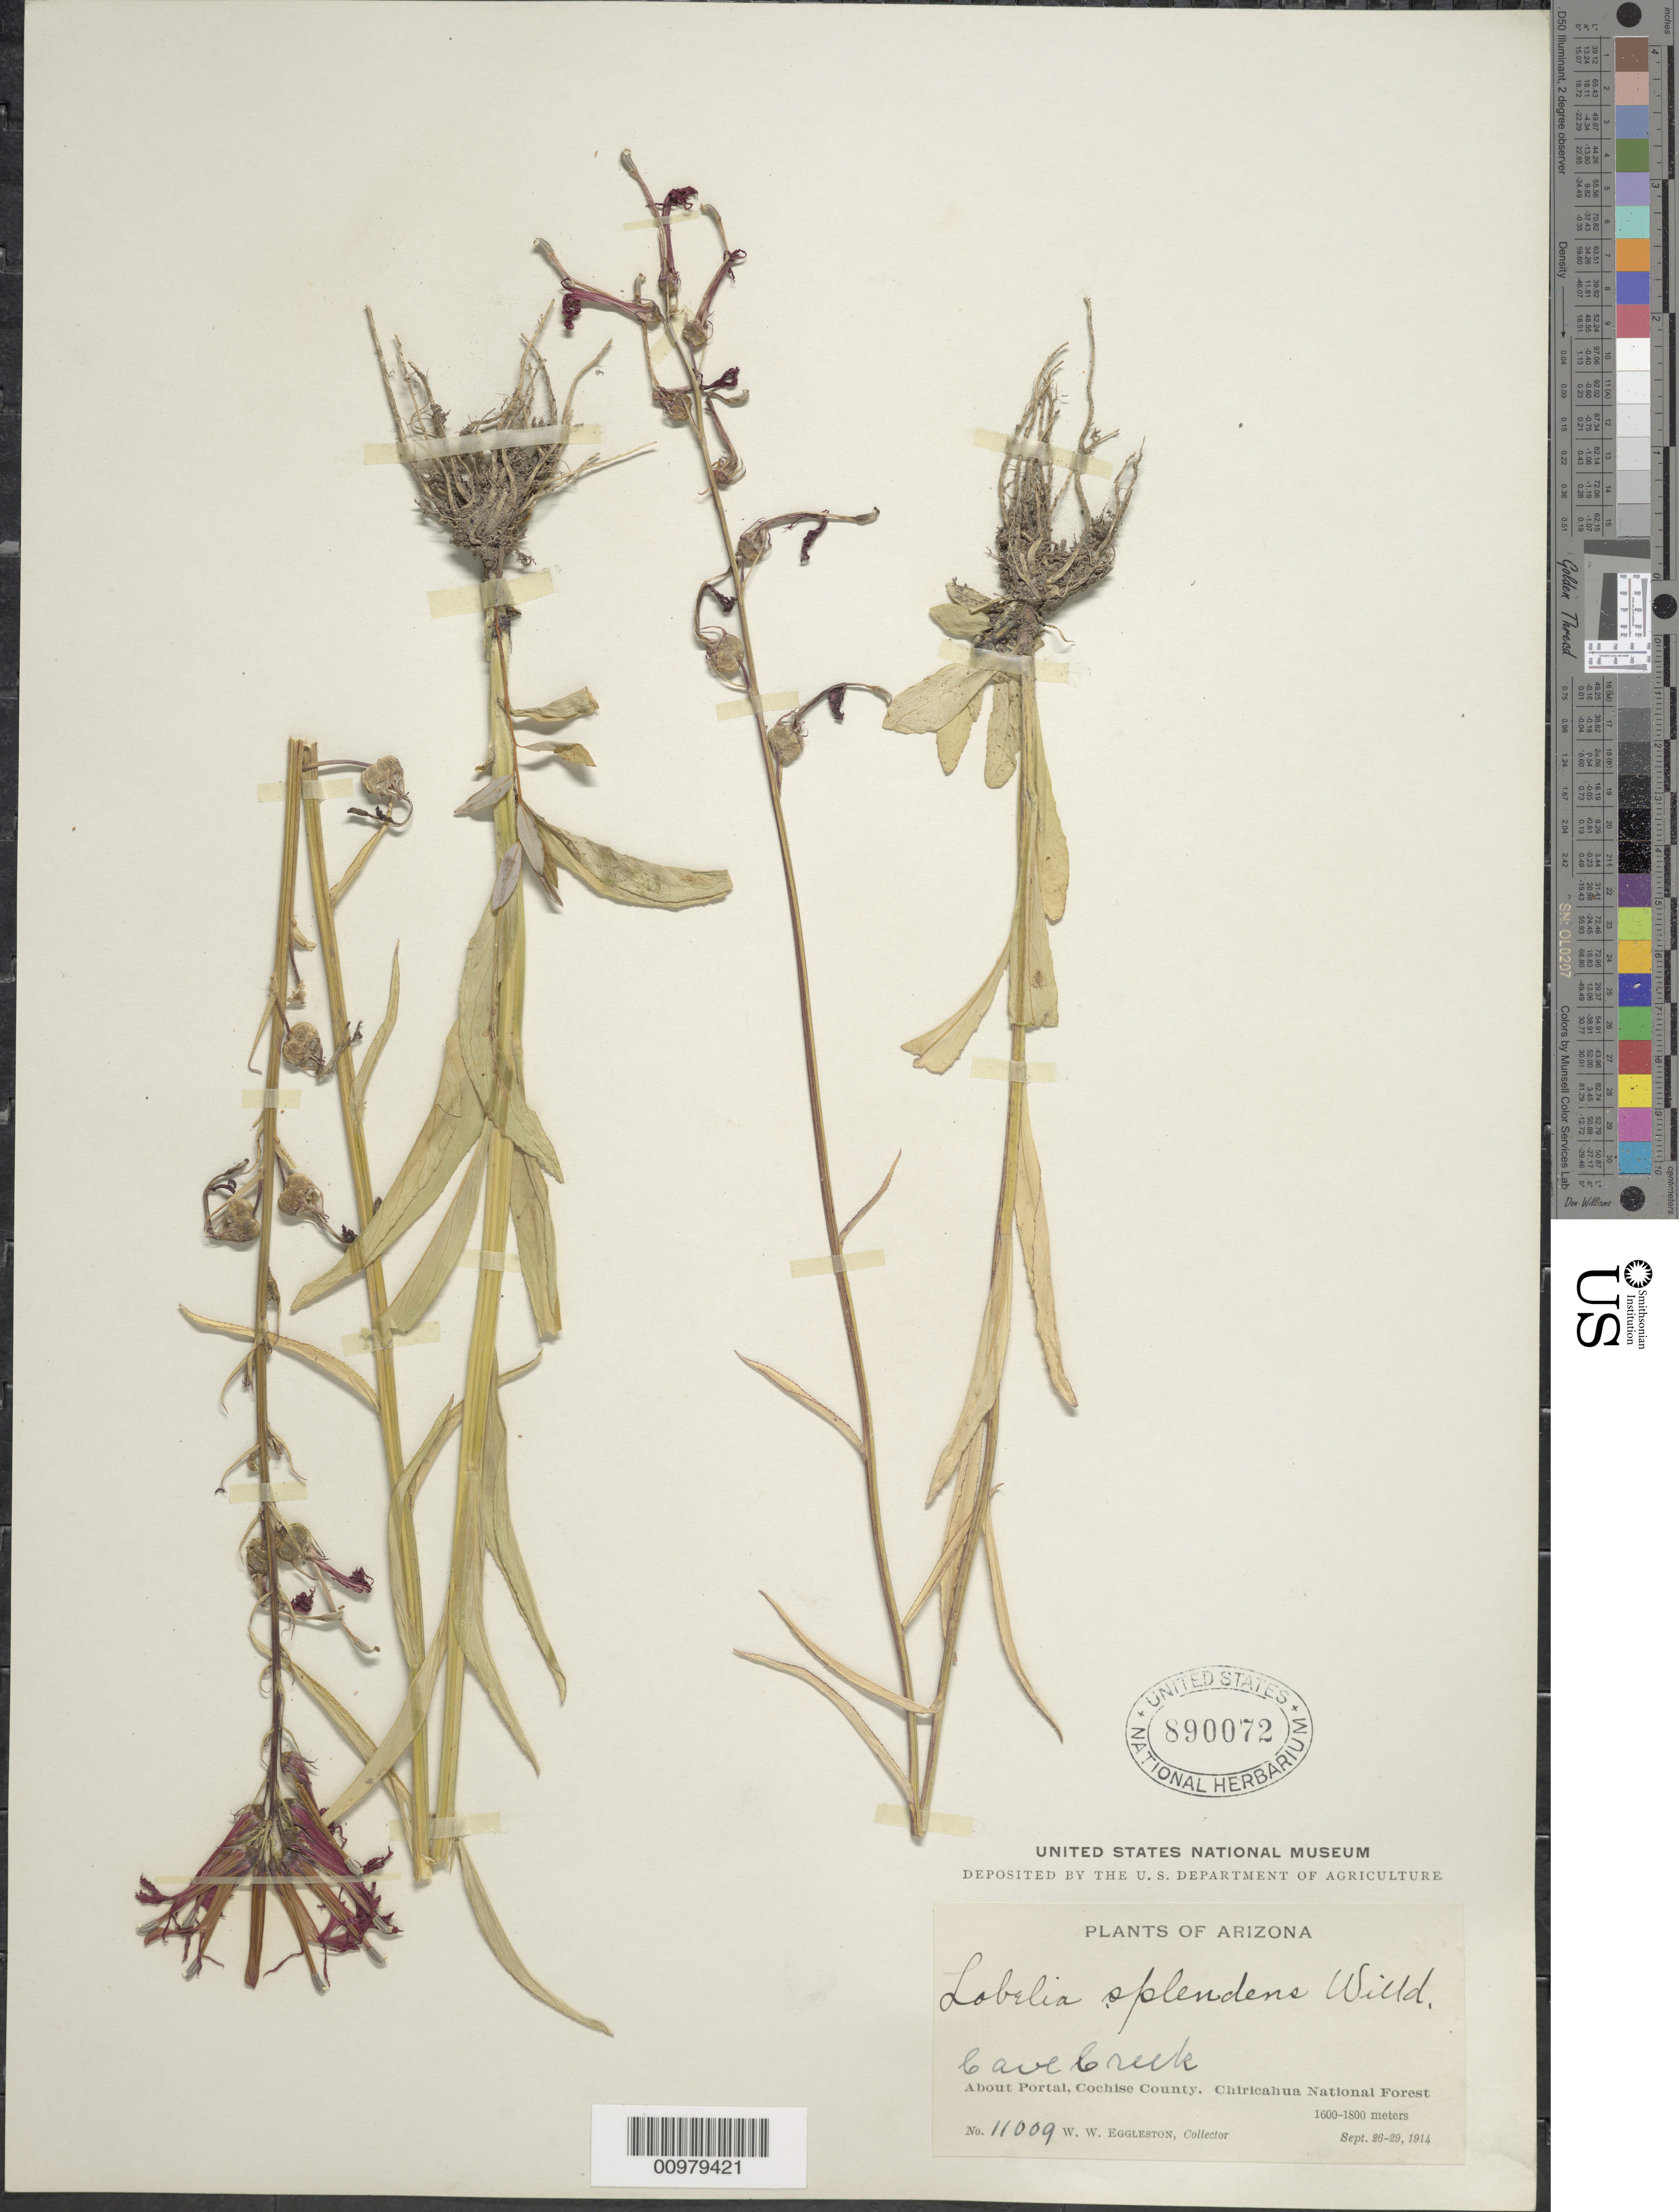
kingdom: Plantae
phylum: Tracheophyta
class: Magnoliopsida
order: Asterales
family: Campanulaceae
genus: Lobelia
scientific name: Lobelia cardinalis var. pseudosplendens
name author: McVaugh in Woodson & Schery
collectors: W. W. Eggleston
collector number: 11009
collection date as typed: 26 Sep 1914 to 29 Sep 1914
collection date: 1914-09-26/1914-09-29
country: United States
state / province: Arizona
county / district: Cochise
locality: Chiricahua Natl. Forest, about Portal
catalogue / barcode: US 890072